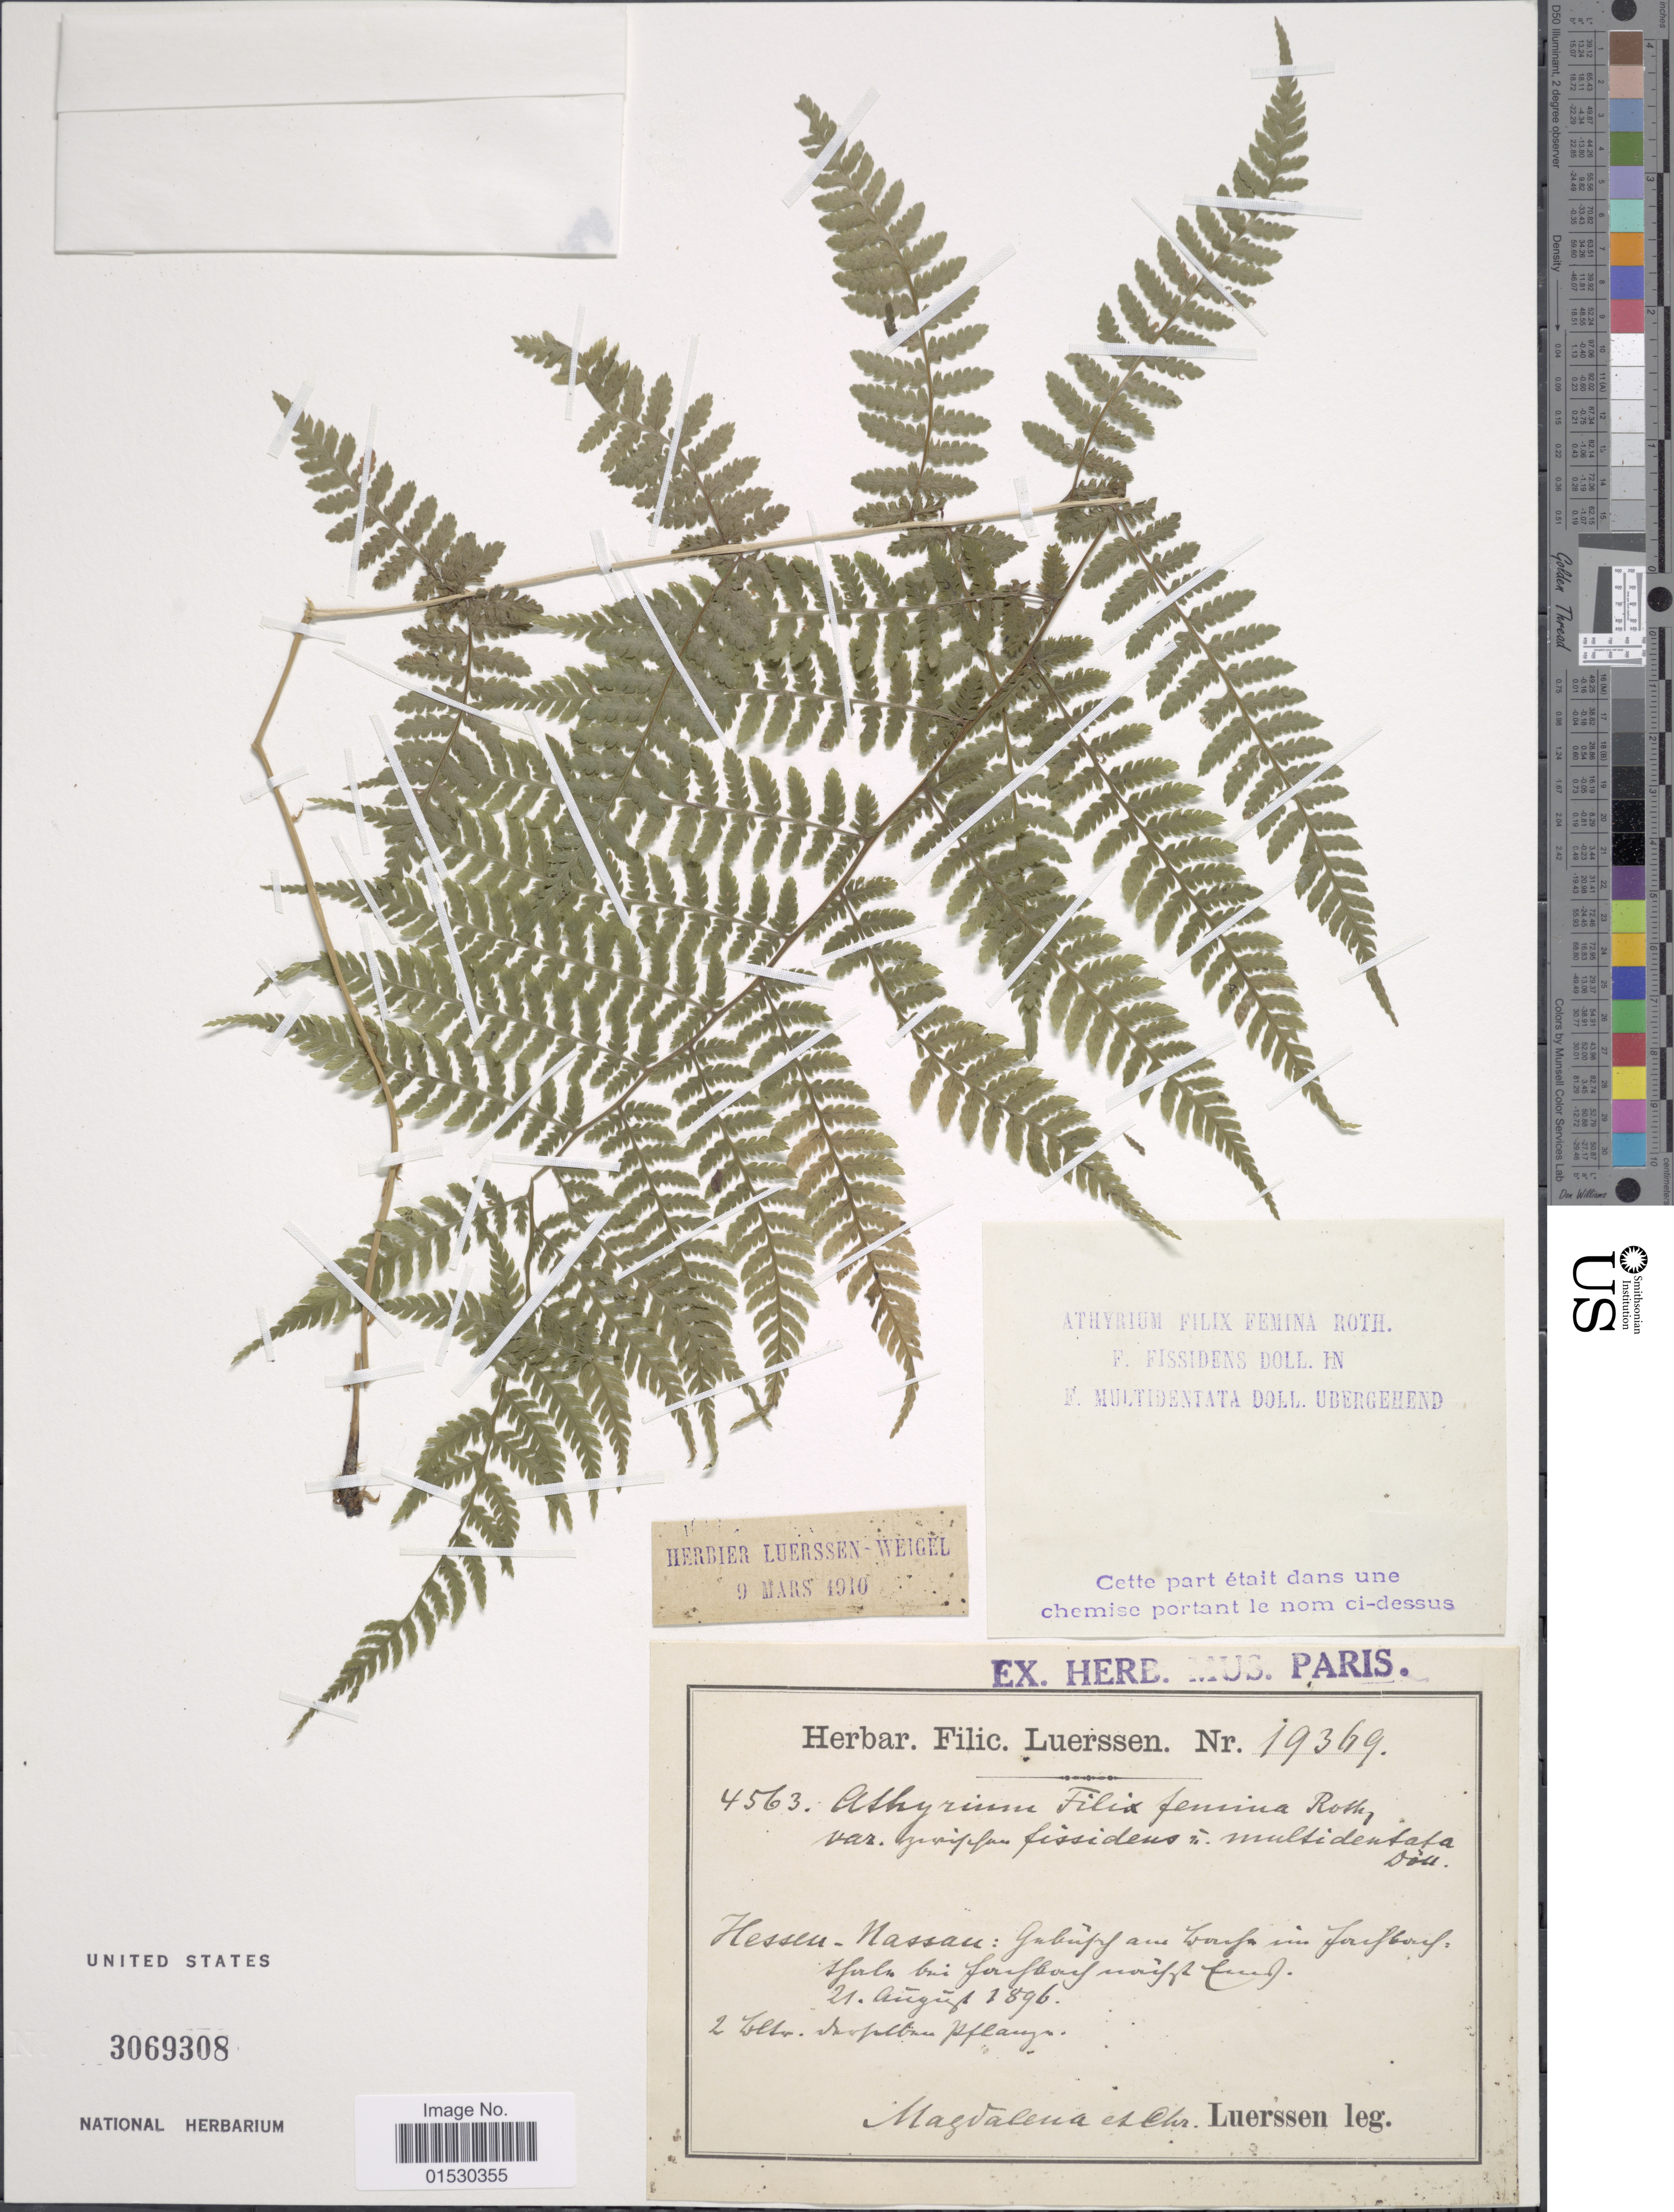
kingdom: Plantae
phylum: Tracheophyta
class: Polypodiopsida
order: Polypodiales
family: Athyriaceae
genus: Athyrium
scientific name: Athyrium filix-femina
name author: (L.) Roth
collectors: M. Luerssen & C. Luerssen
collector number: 4563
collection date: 1896-08-21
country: Germany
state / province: Hesse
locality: Hessen - Nassau: Gnbufr ans worf in jeriborf sfurl bui ferifborf uifsh [interpreted]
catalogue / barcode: US 3069308